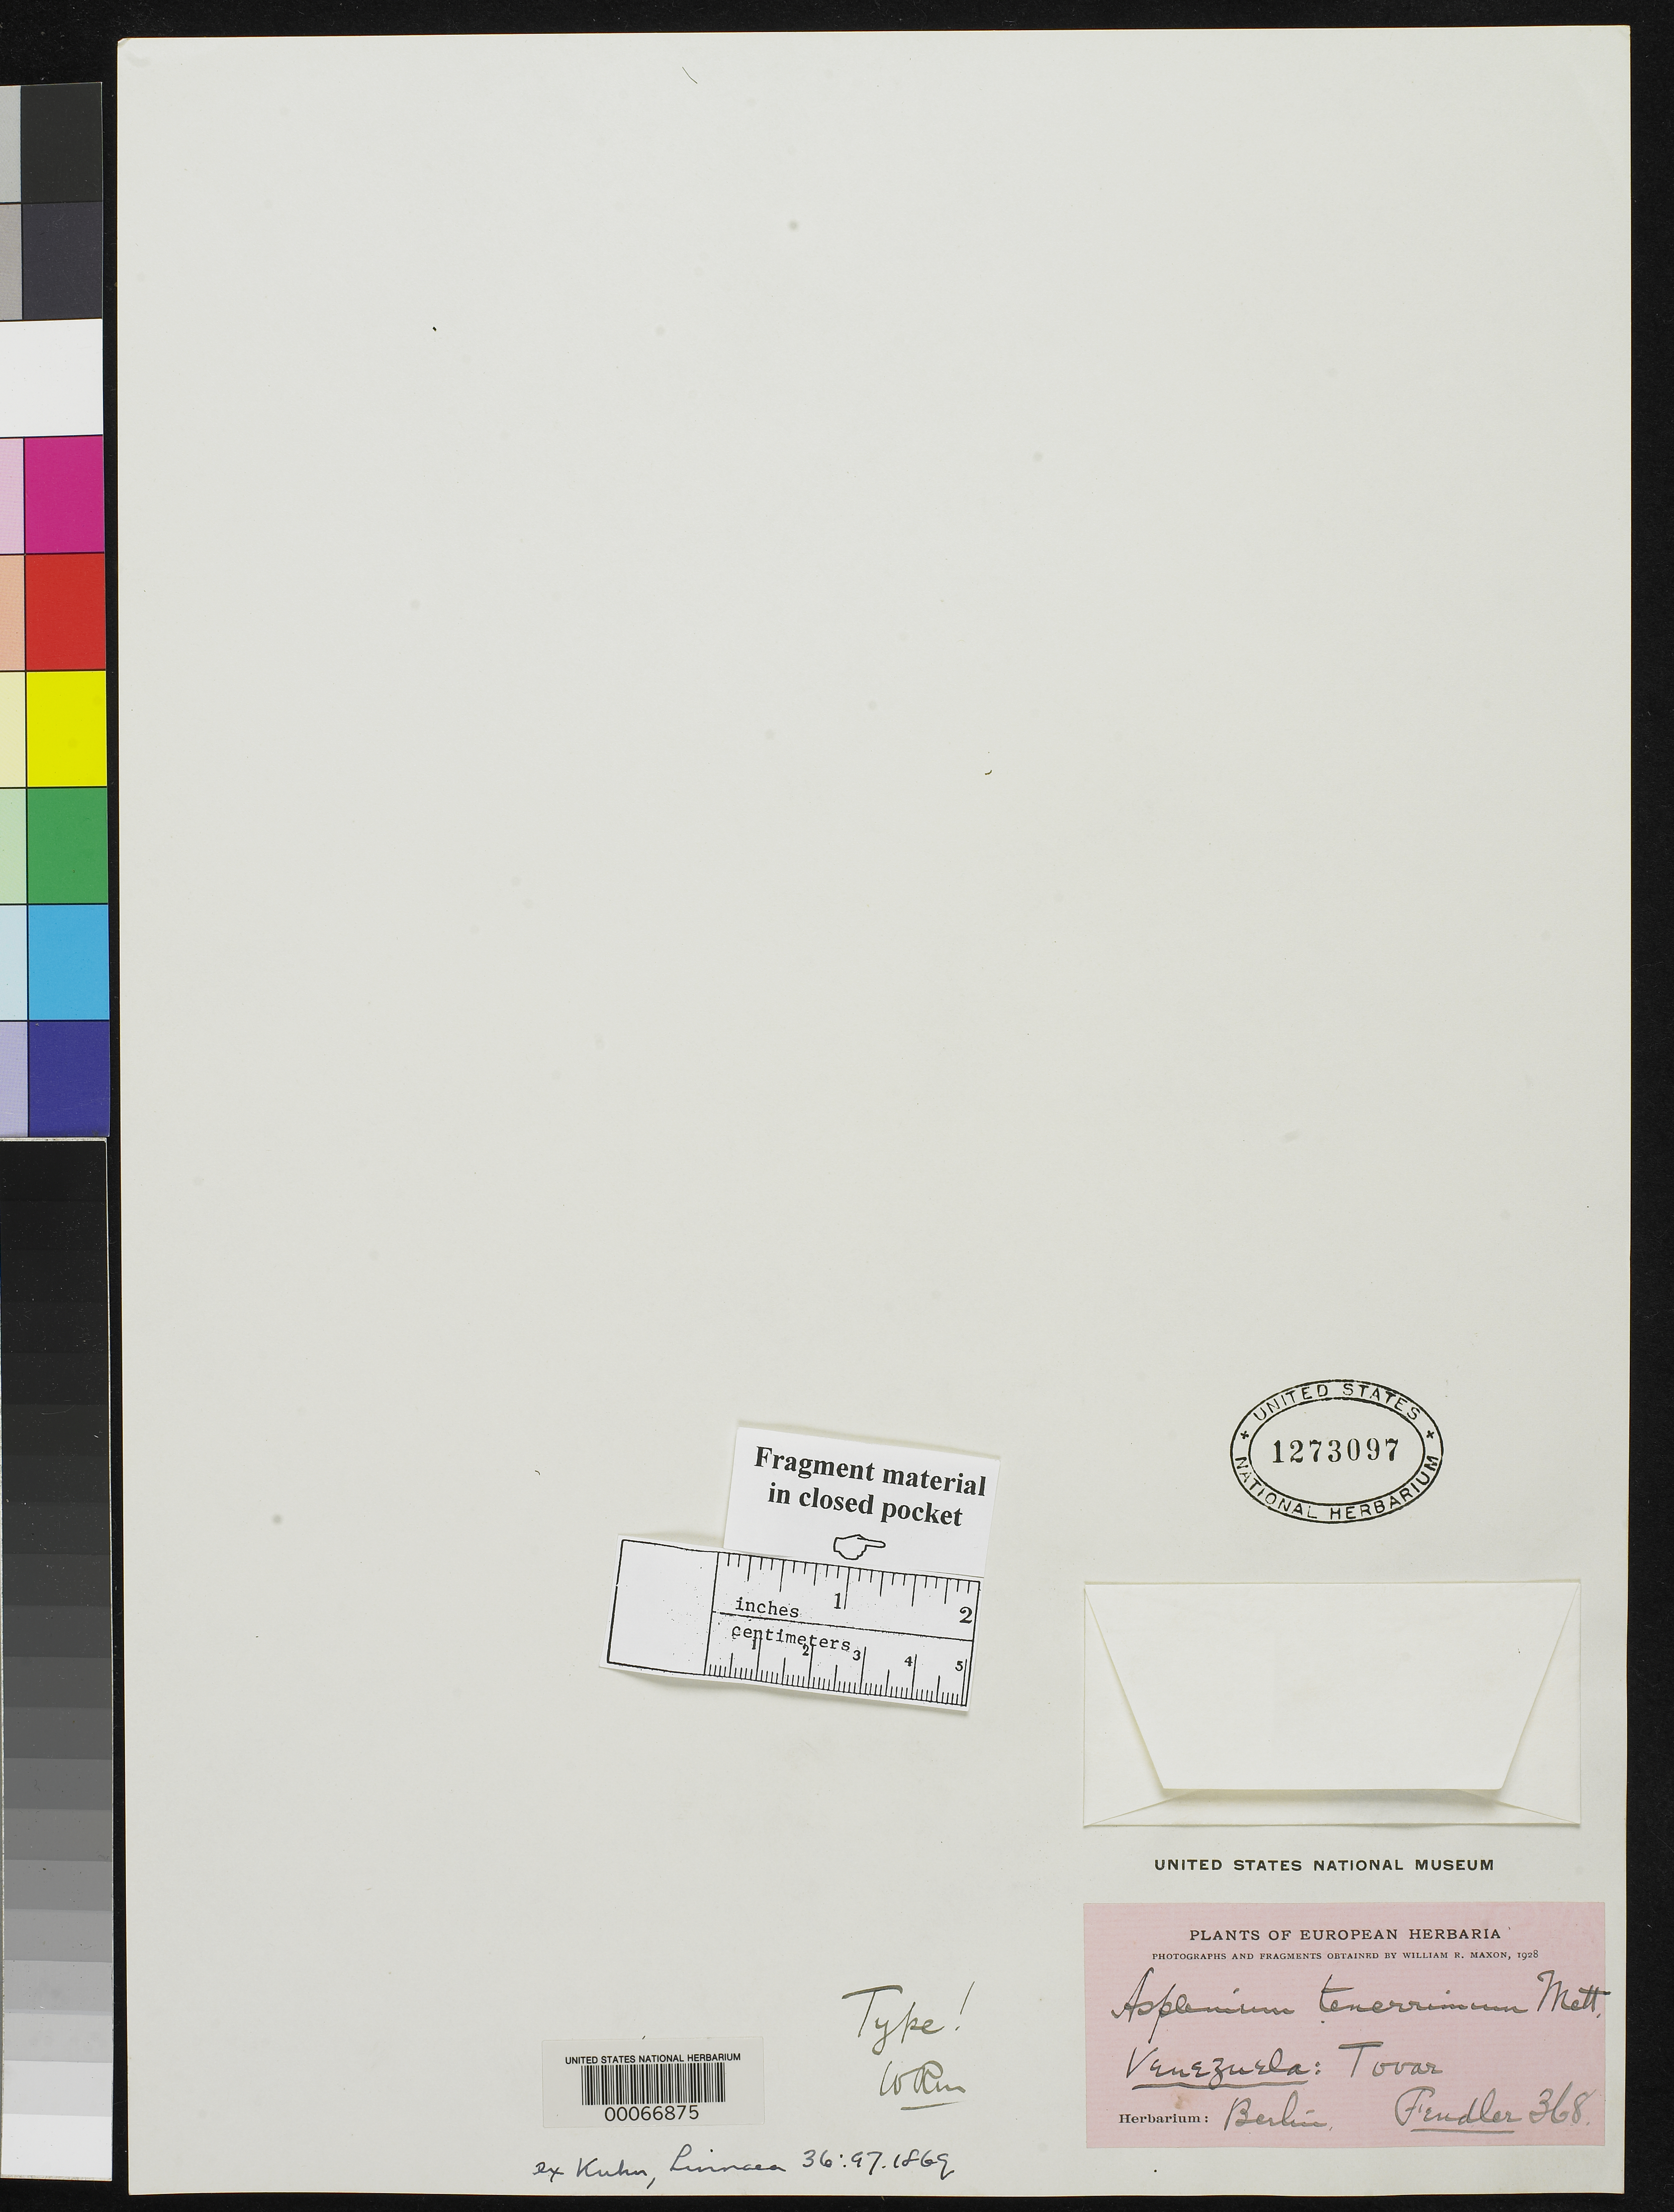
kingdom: Plantae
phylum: Tracheophyta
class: Polypodiopsida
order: Polypodiales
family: Aspleniaceae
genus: Asplenium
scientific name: Asplenium tenerrimum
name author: Mett. ex Kuhn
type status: Type Fragment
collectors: A. Fendler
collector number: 368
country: Venezuela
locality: Tovar.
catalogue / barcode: US 1273097